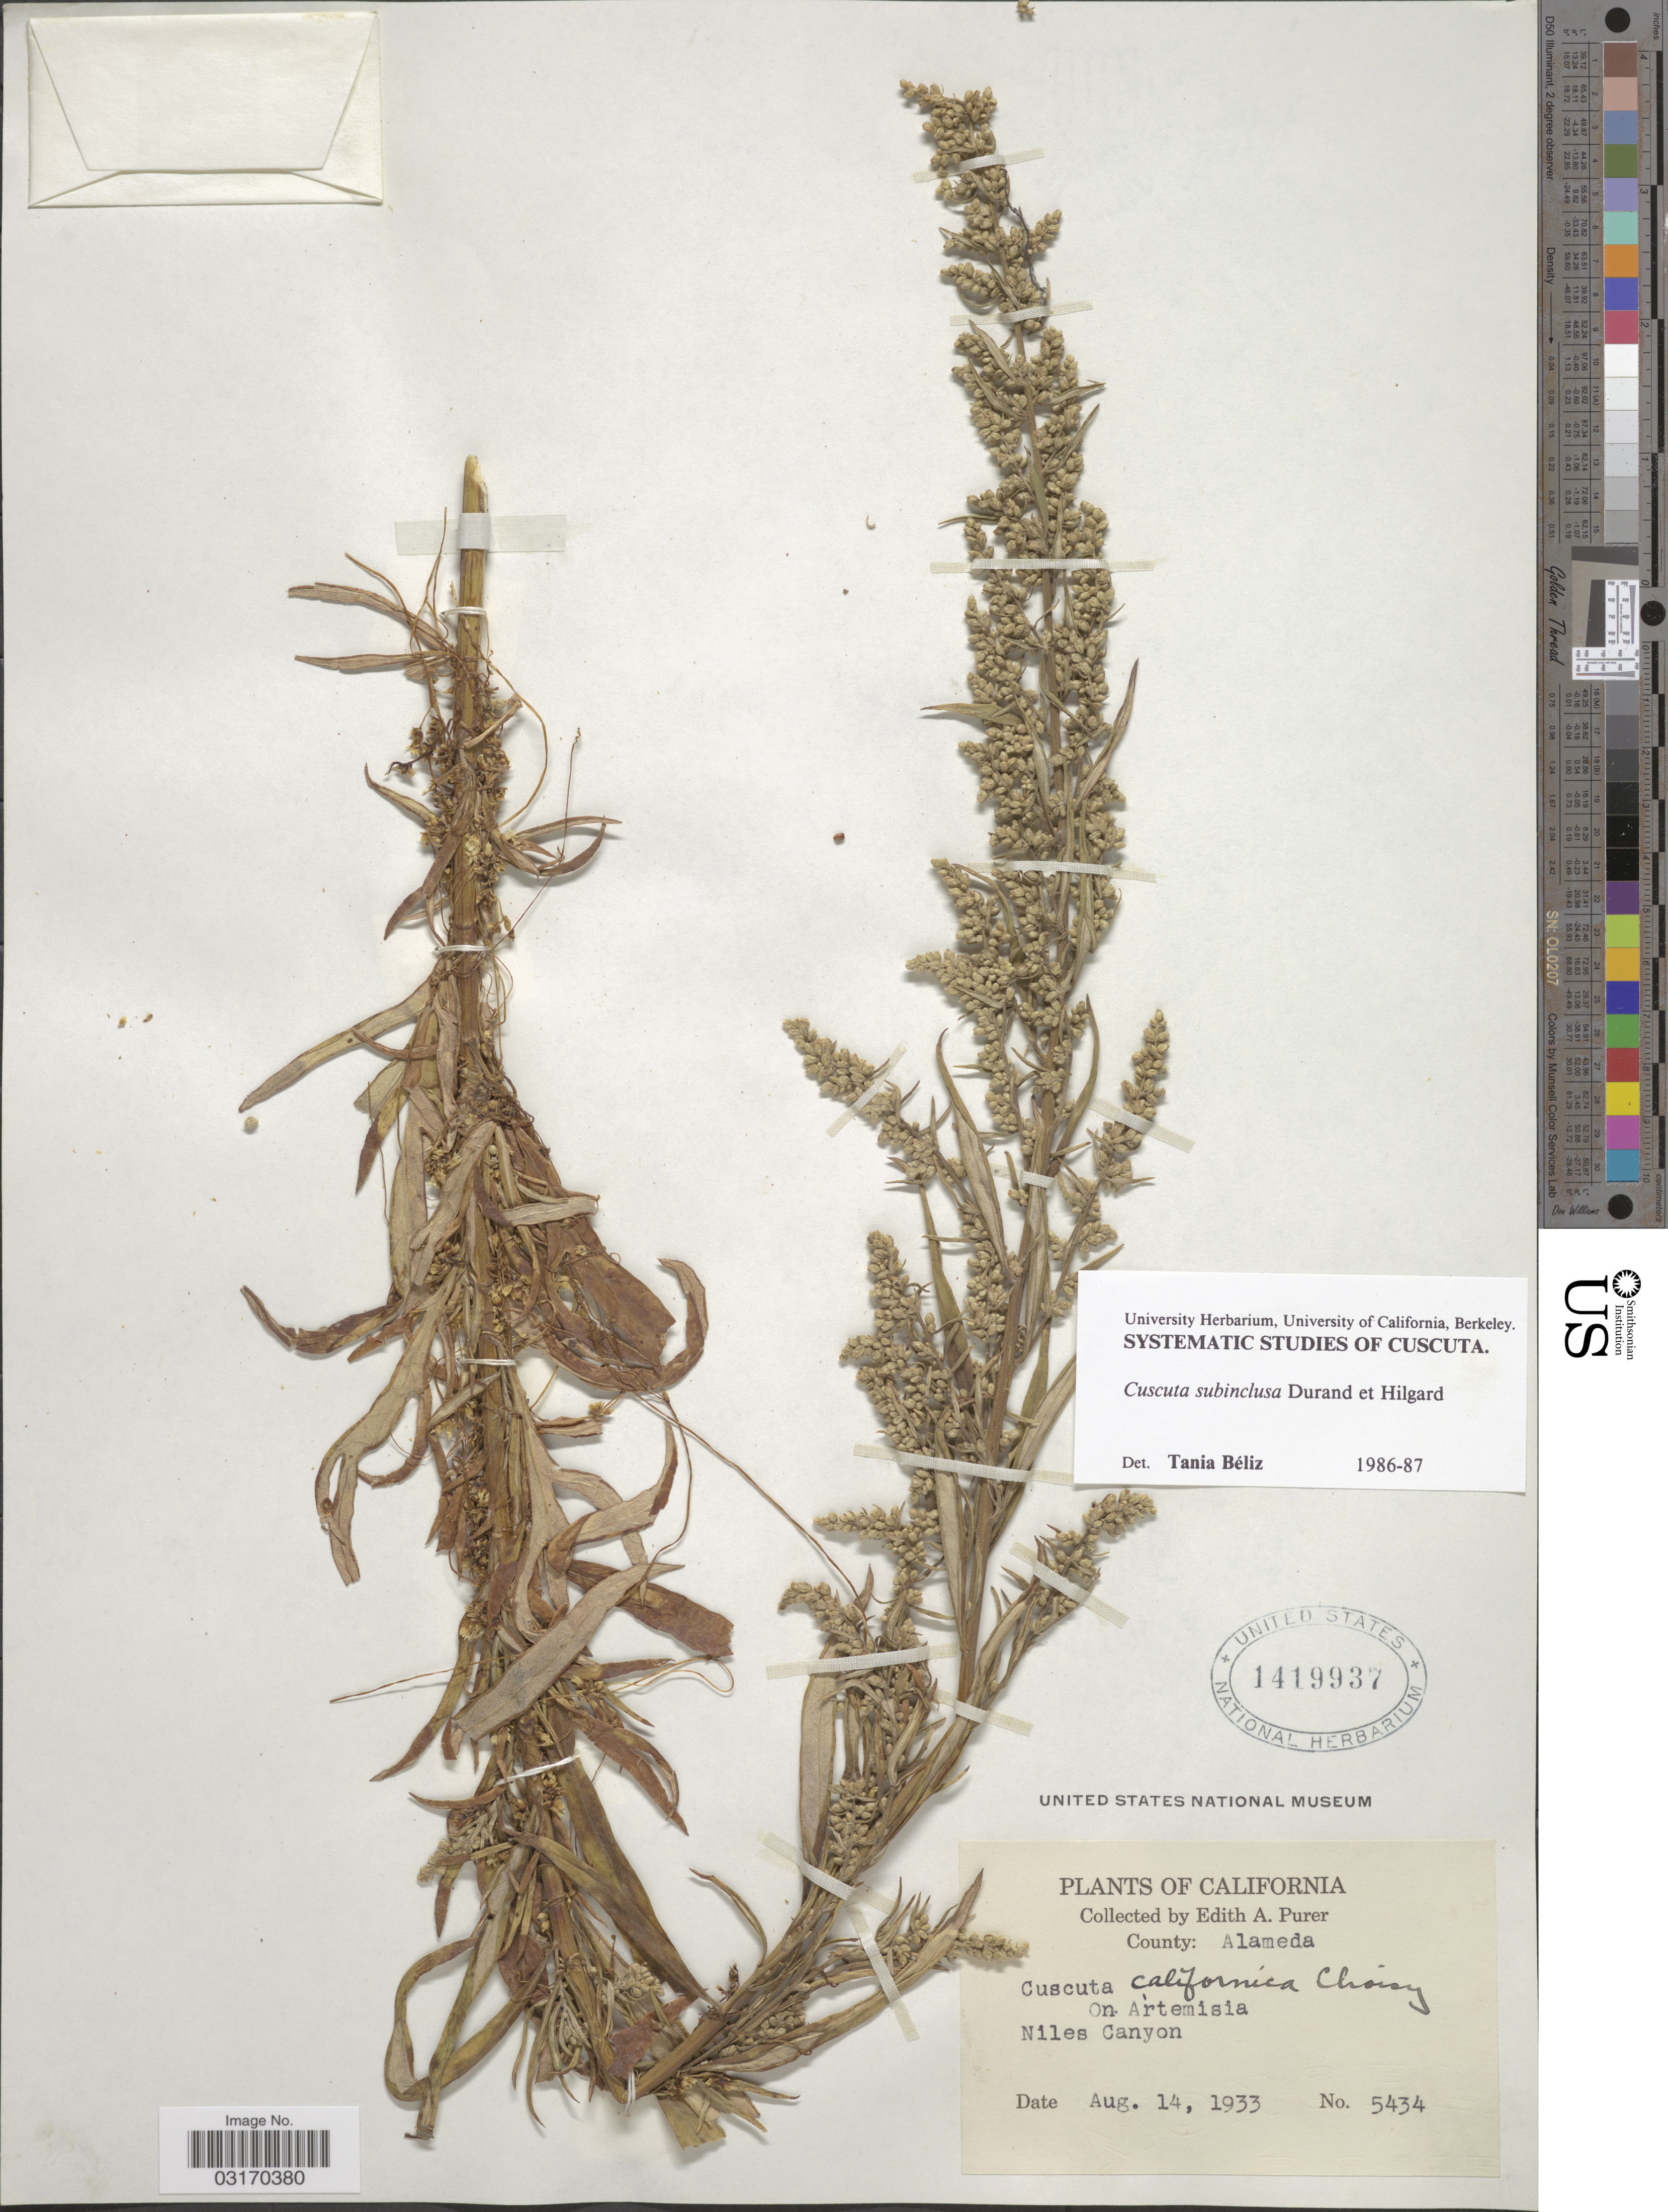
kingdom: Plantae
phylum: Tracheophyta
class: Magnoliopsida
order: Solanales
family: Convolvulaceae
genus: Cuscuta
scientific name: Cuscuta subinclusa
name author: Durand & Hilg.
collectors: E. Purer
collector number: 5434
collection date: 1933-08-14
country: United States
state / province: California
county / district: Alameda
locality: County: Alameda. On Artemisia Niles Canyon.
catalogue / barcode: US 1419937